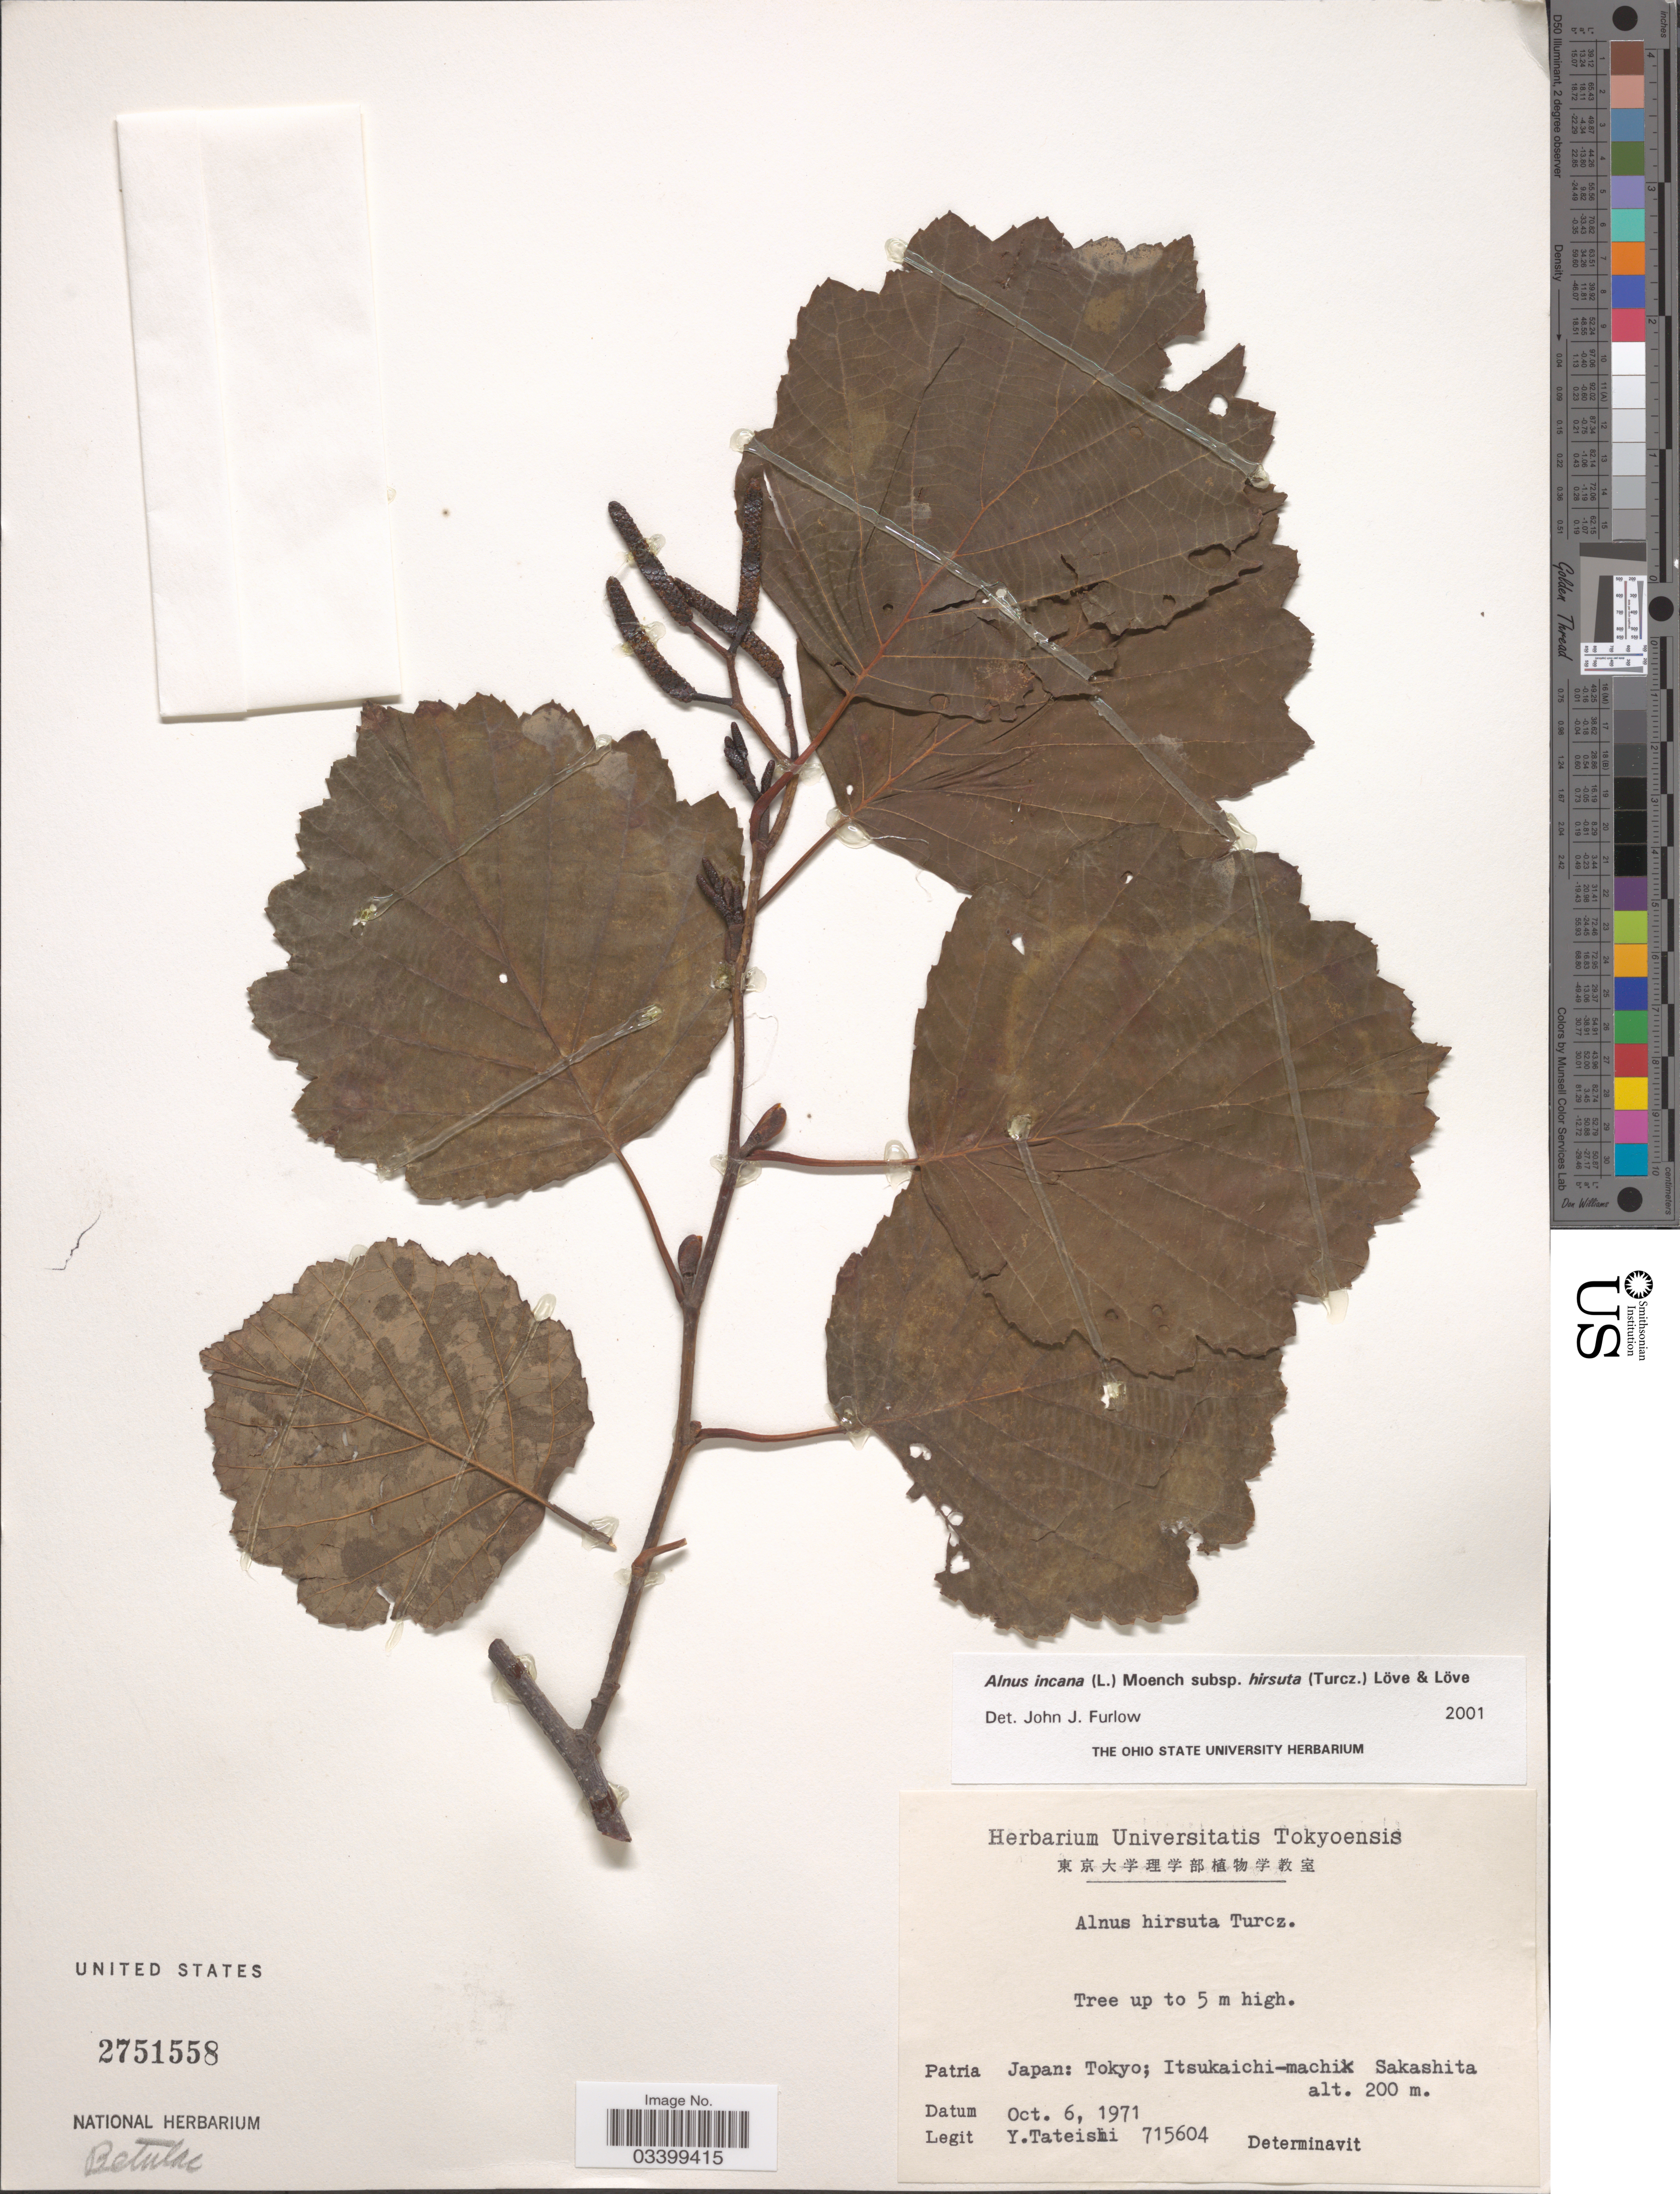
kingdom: Plantae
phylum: Tracheophyta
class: Magnoliopsida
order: Fagales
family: Betulaceae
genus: Alnus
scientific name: Alnus incana subsp. hirsuta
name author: (Spach) Á. Löve & D. Löve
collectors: Y. Tateishi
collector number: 715604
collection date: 1971-10-06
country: Japan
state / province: Tokyo, Federal City of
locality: Itsukaichi-machi Sakashita.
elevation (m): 200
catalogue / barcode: US 2751558